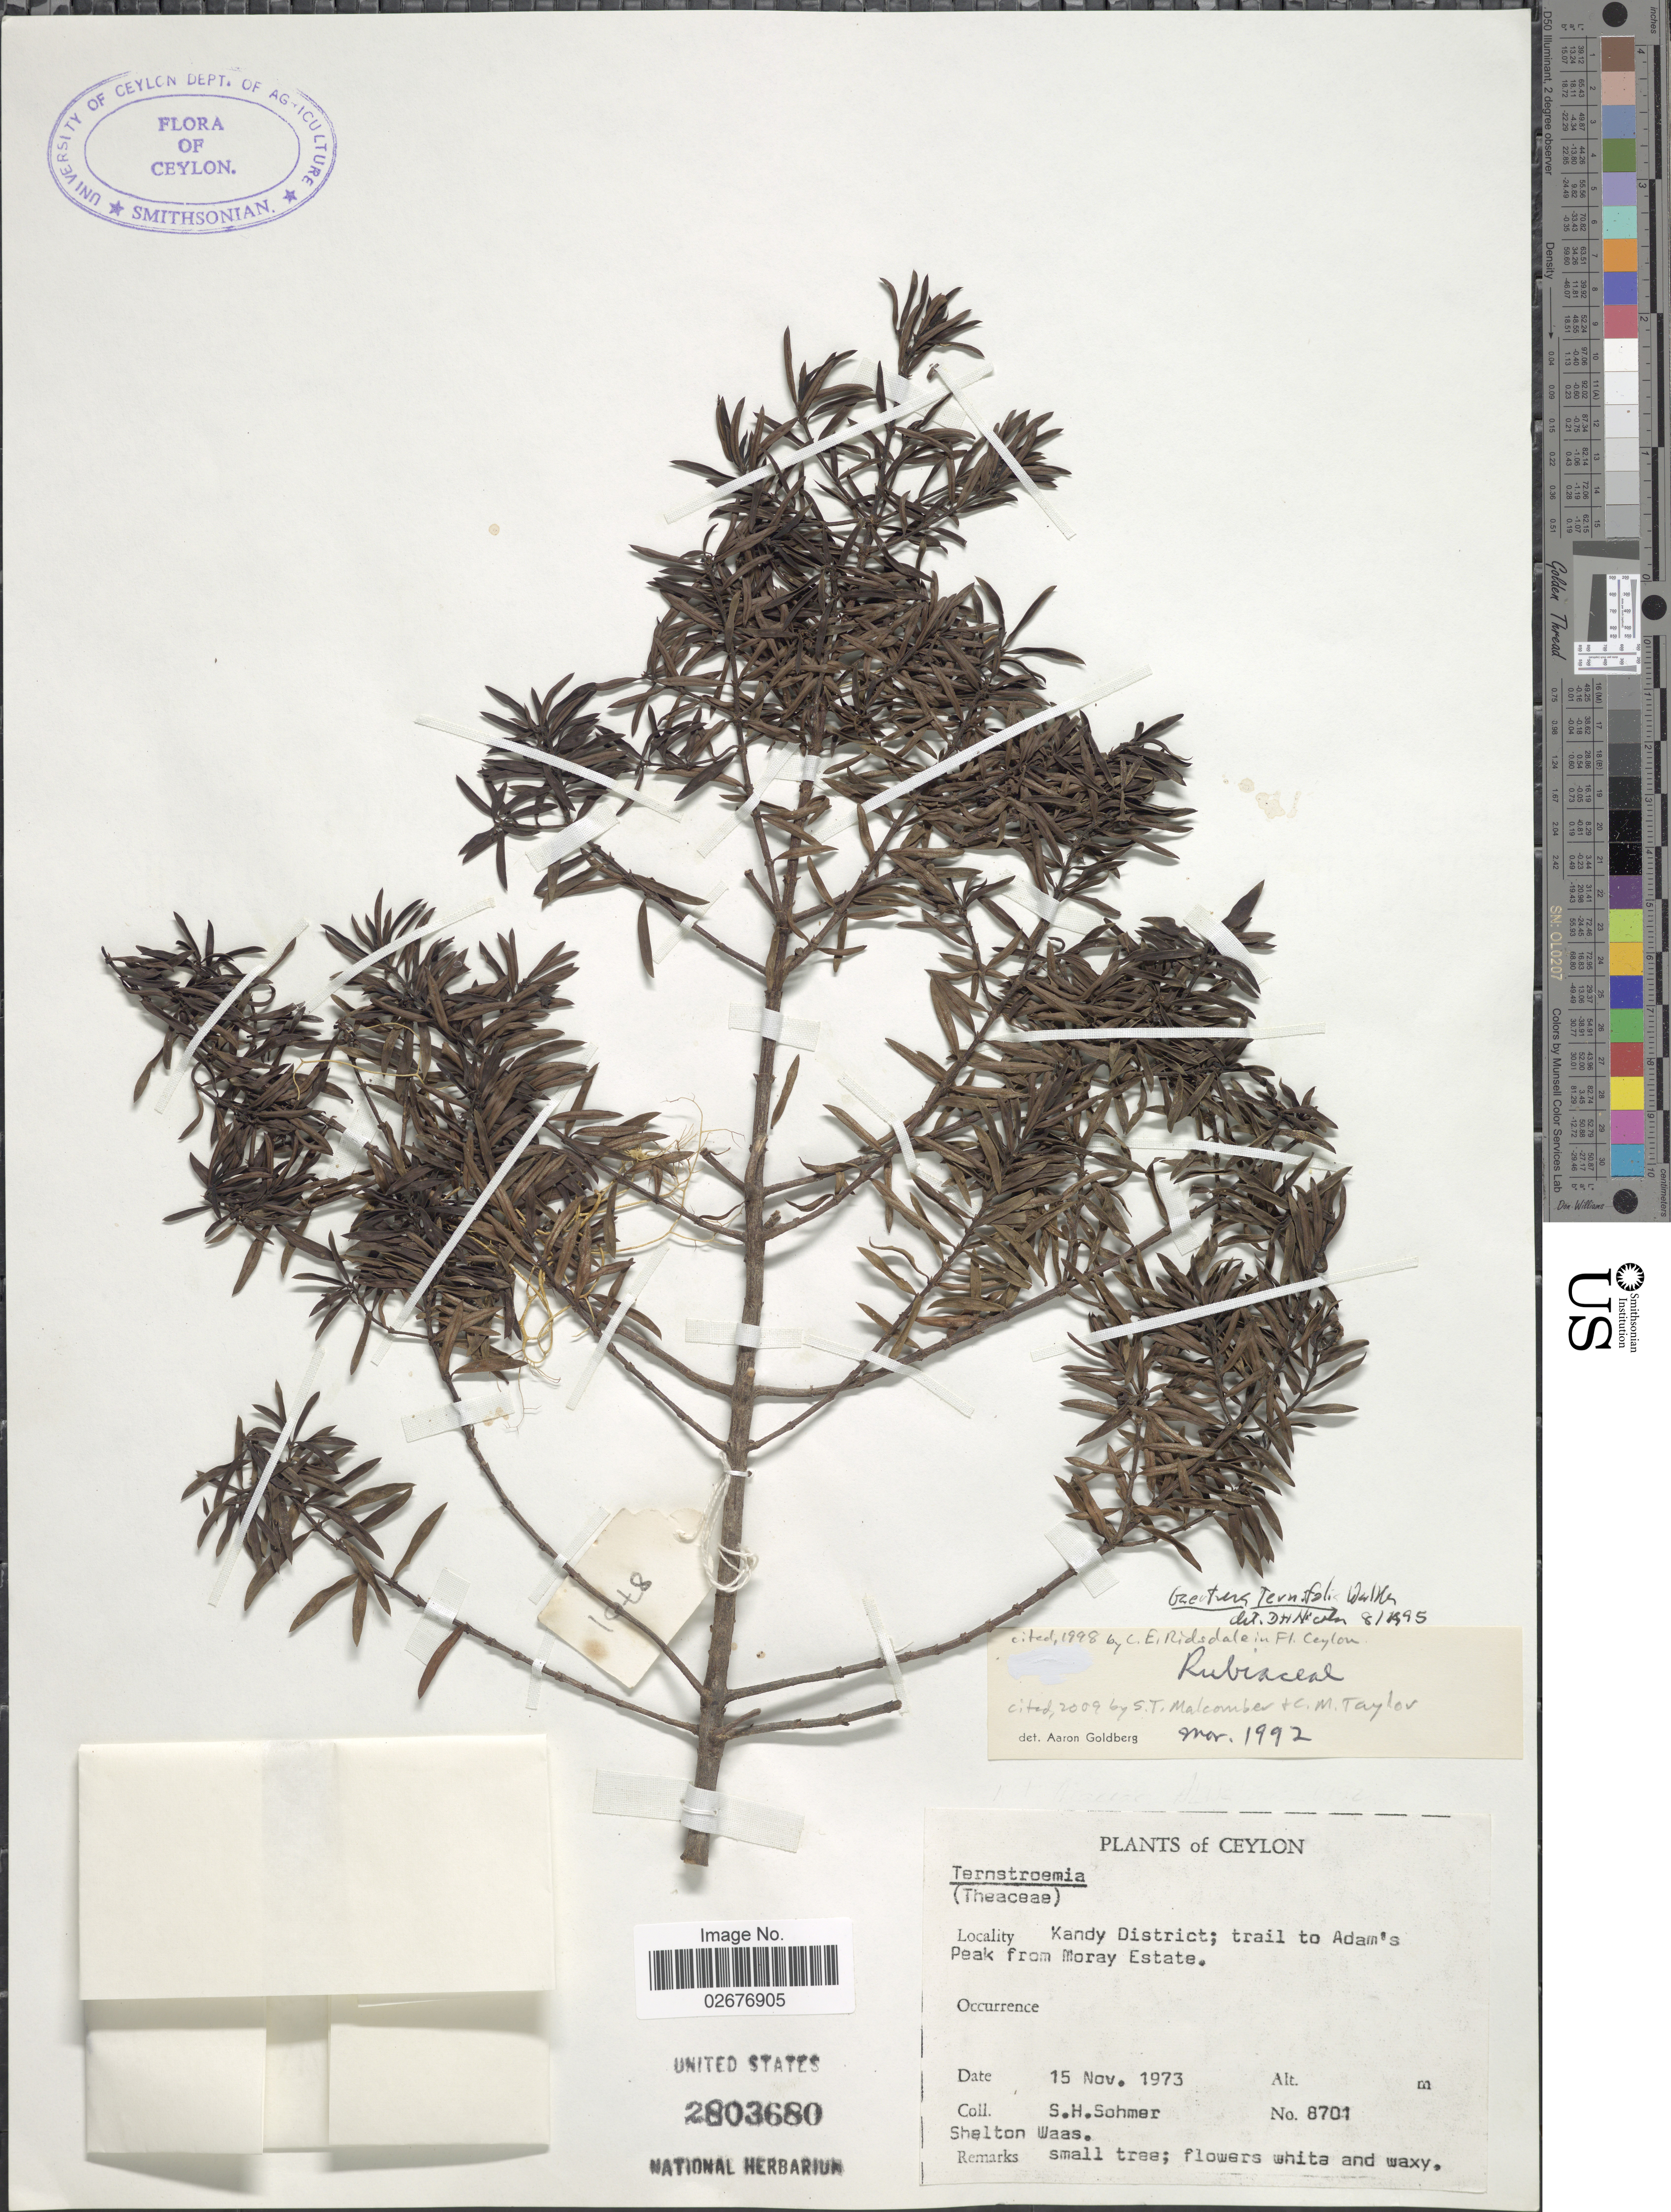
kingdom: Plantae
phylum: Tracheophyta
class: Magnoliopsida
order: Gentianales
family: Rubiaceae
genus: Gaertnera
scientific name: Gaertnera ternifolia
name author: Thwaites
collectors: S. H. Sohmer & S. Waas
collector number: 8701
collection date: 1973-11-15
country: Sri Lanka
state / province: Central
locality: Ceylon, Kandy District, trail to Adam's Peak from Moray Estate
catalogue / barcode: US 2803680